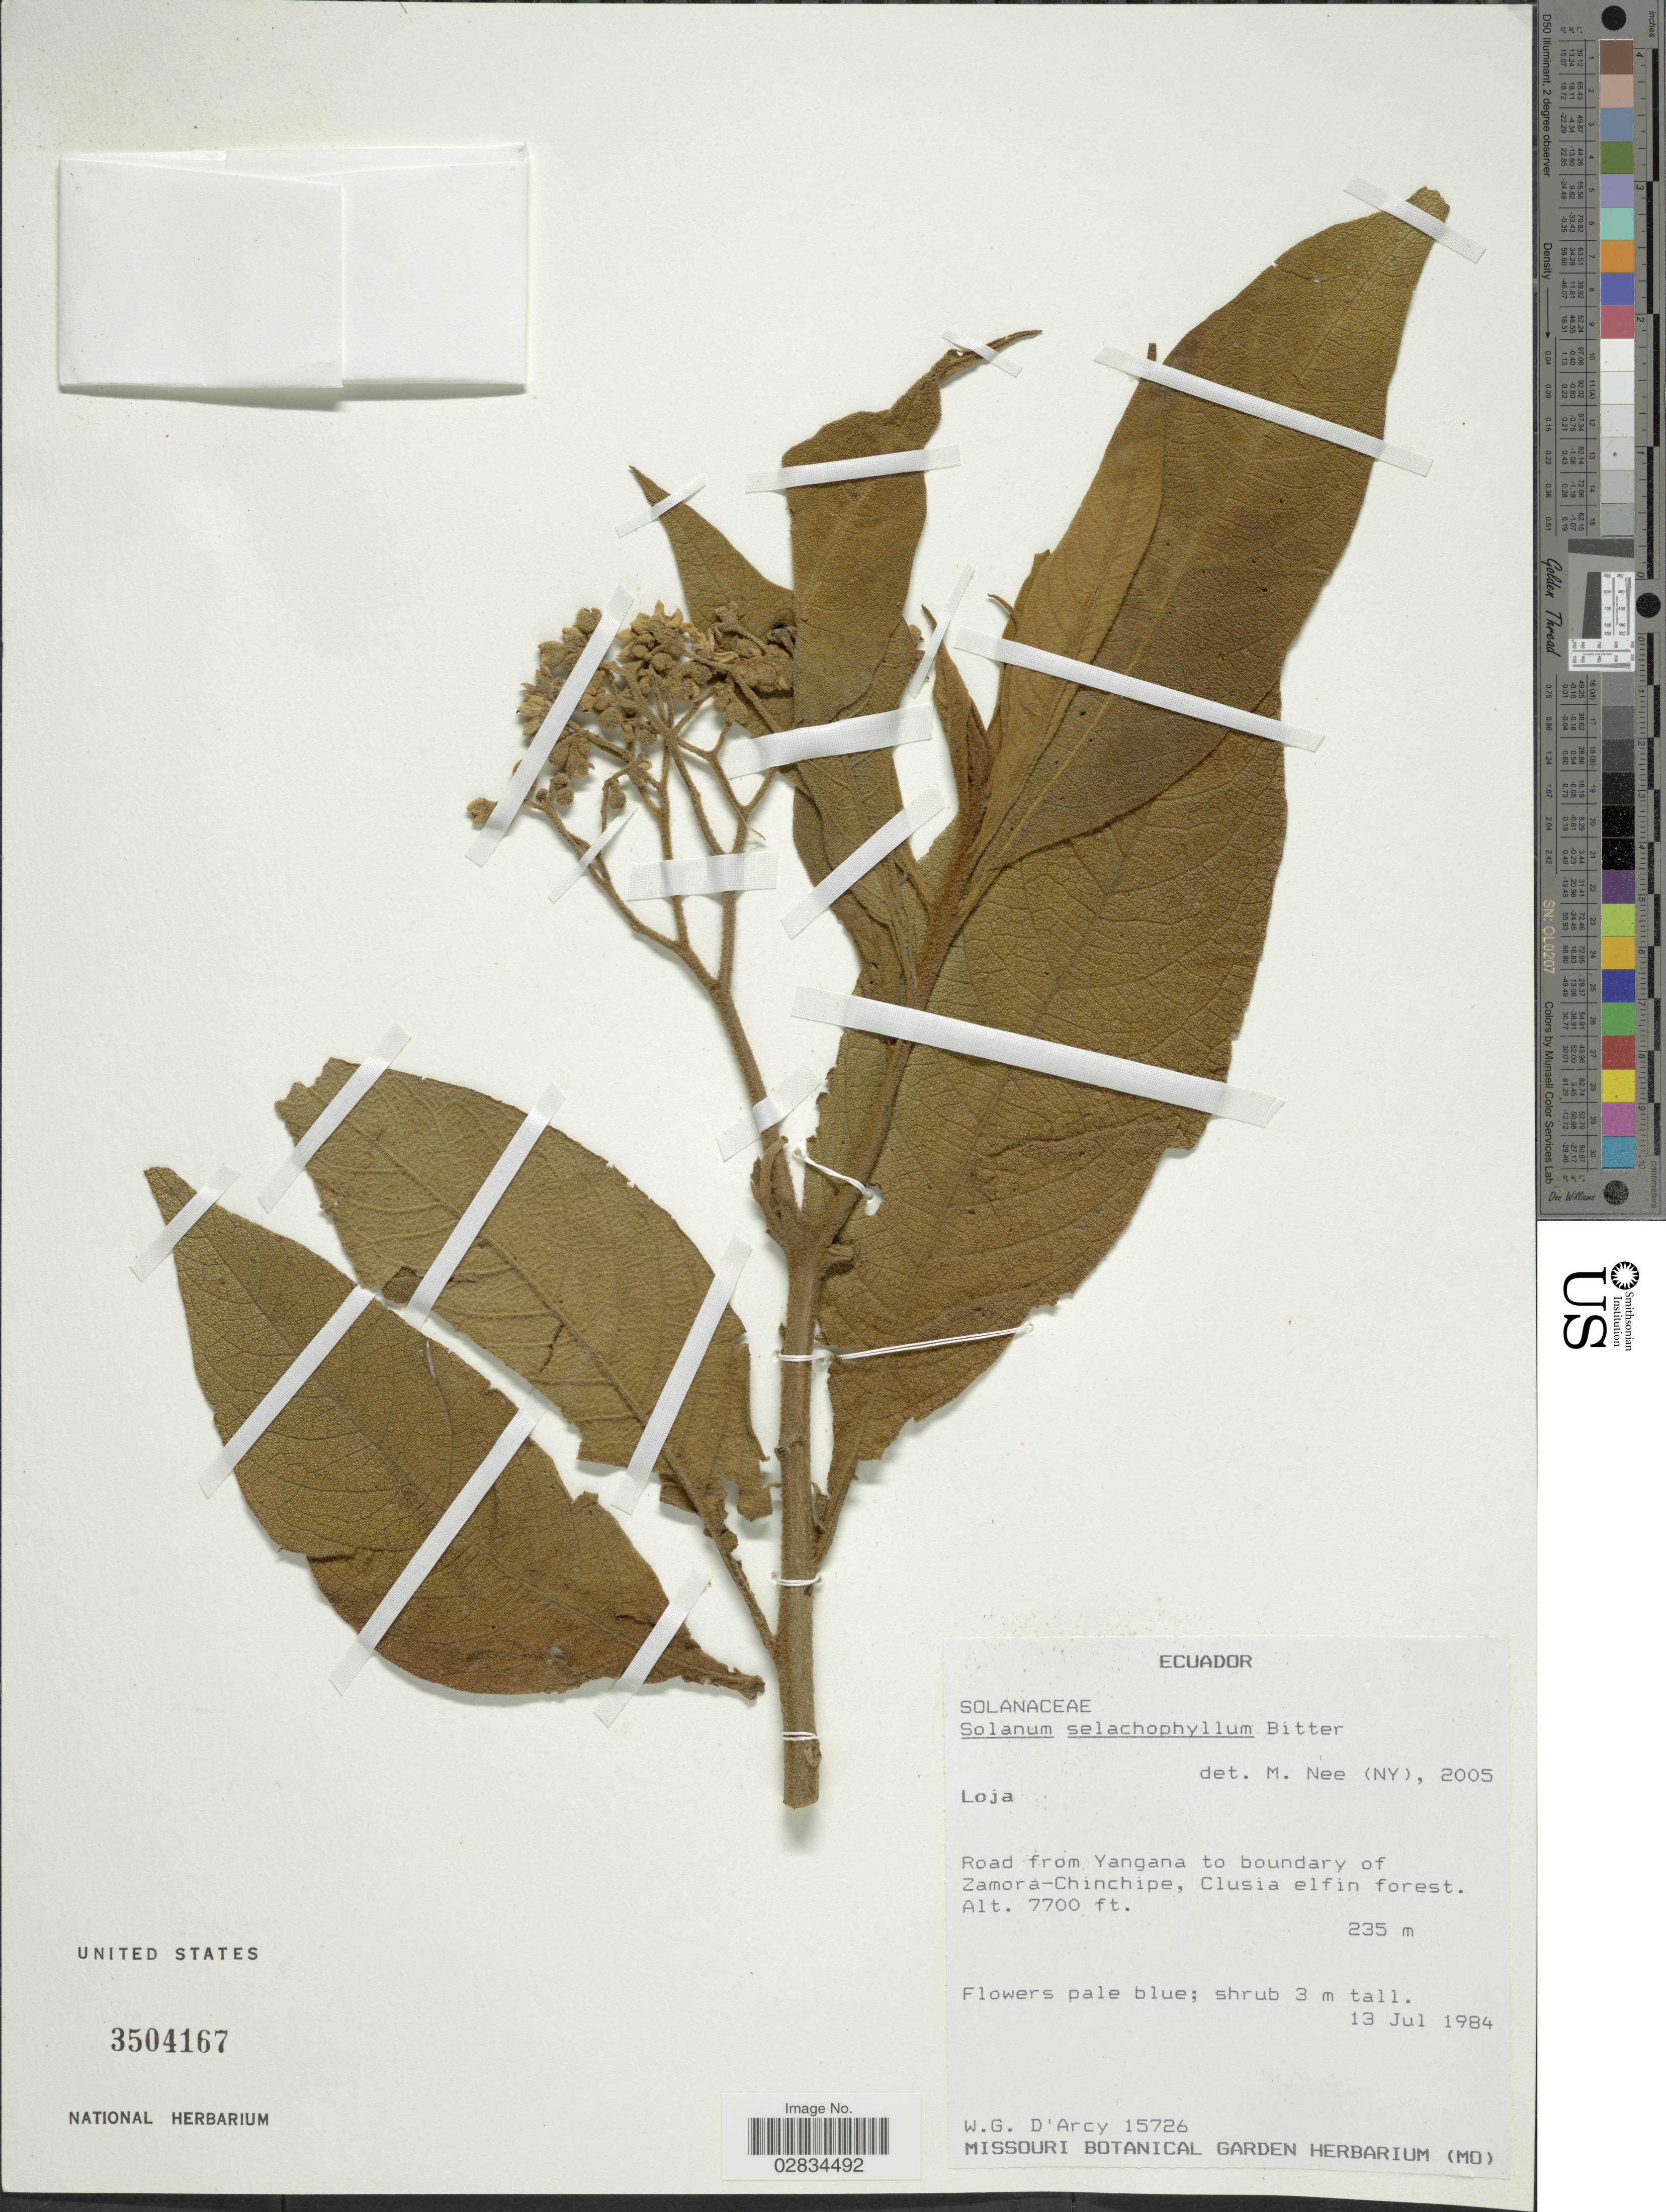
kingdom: Plantae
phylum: Tracheophyta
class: Magnoliopsida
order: Solanales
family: Solanaceae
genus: Solanum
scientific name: Solanum selachophyllum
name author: Bitter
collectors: W. G. D'Arcy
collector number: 15726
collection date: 1984-07-13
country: Ecuador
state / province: Loja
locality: Loja. Road from Yangana to boundary of Zamora-Chinchipe, Clusia elfin forest.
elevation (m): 235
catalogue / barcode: US 3504167